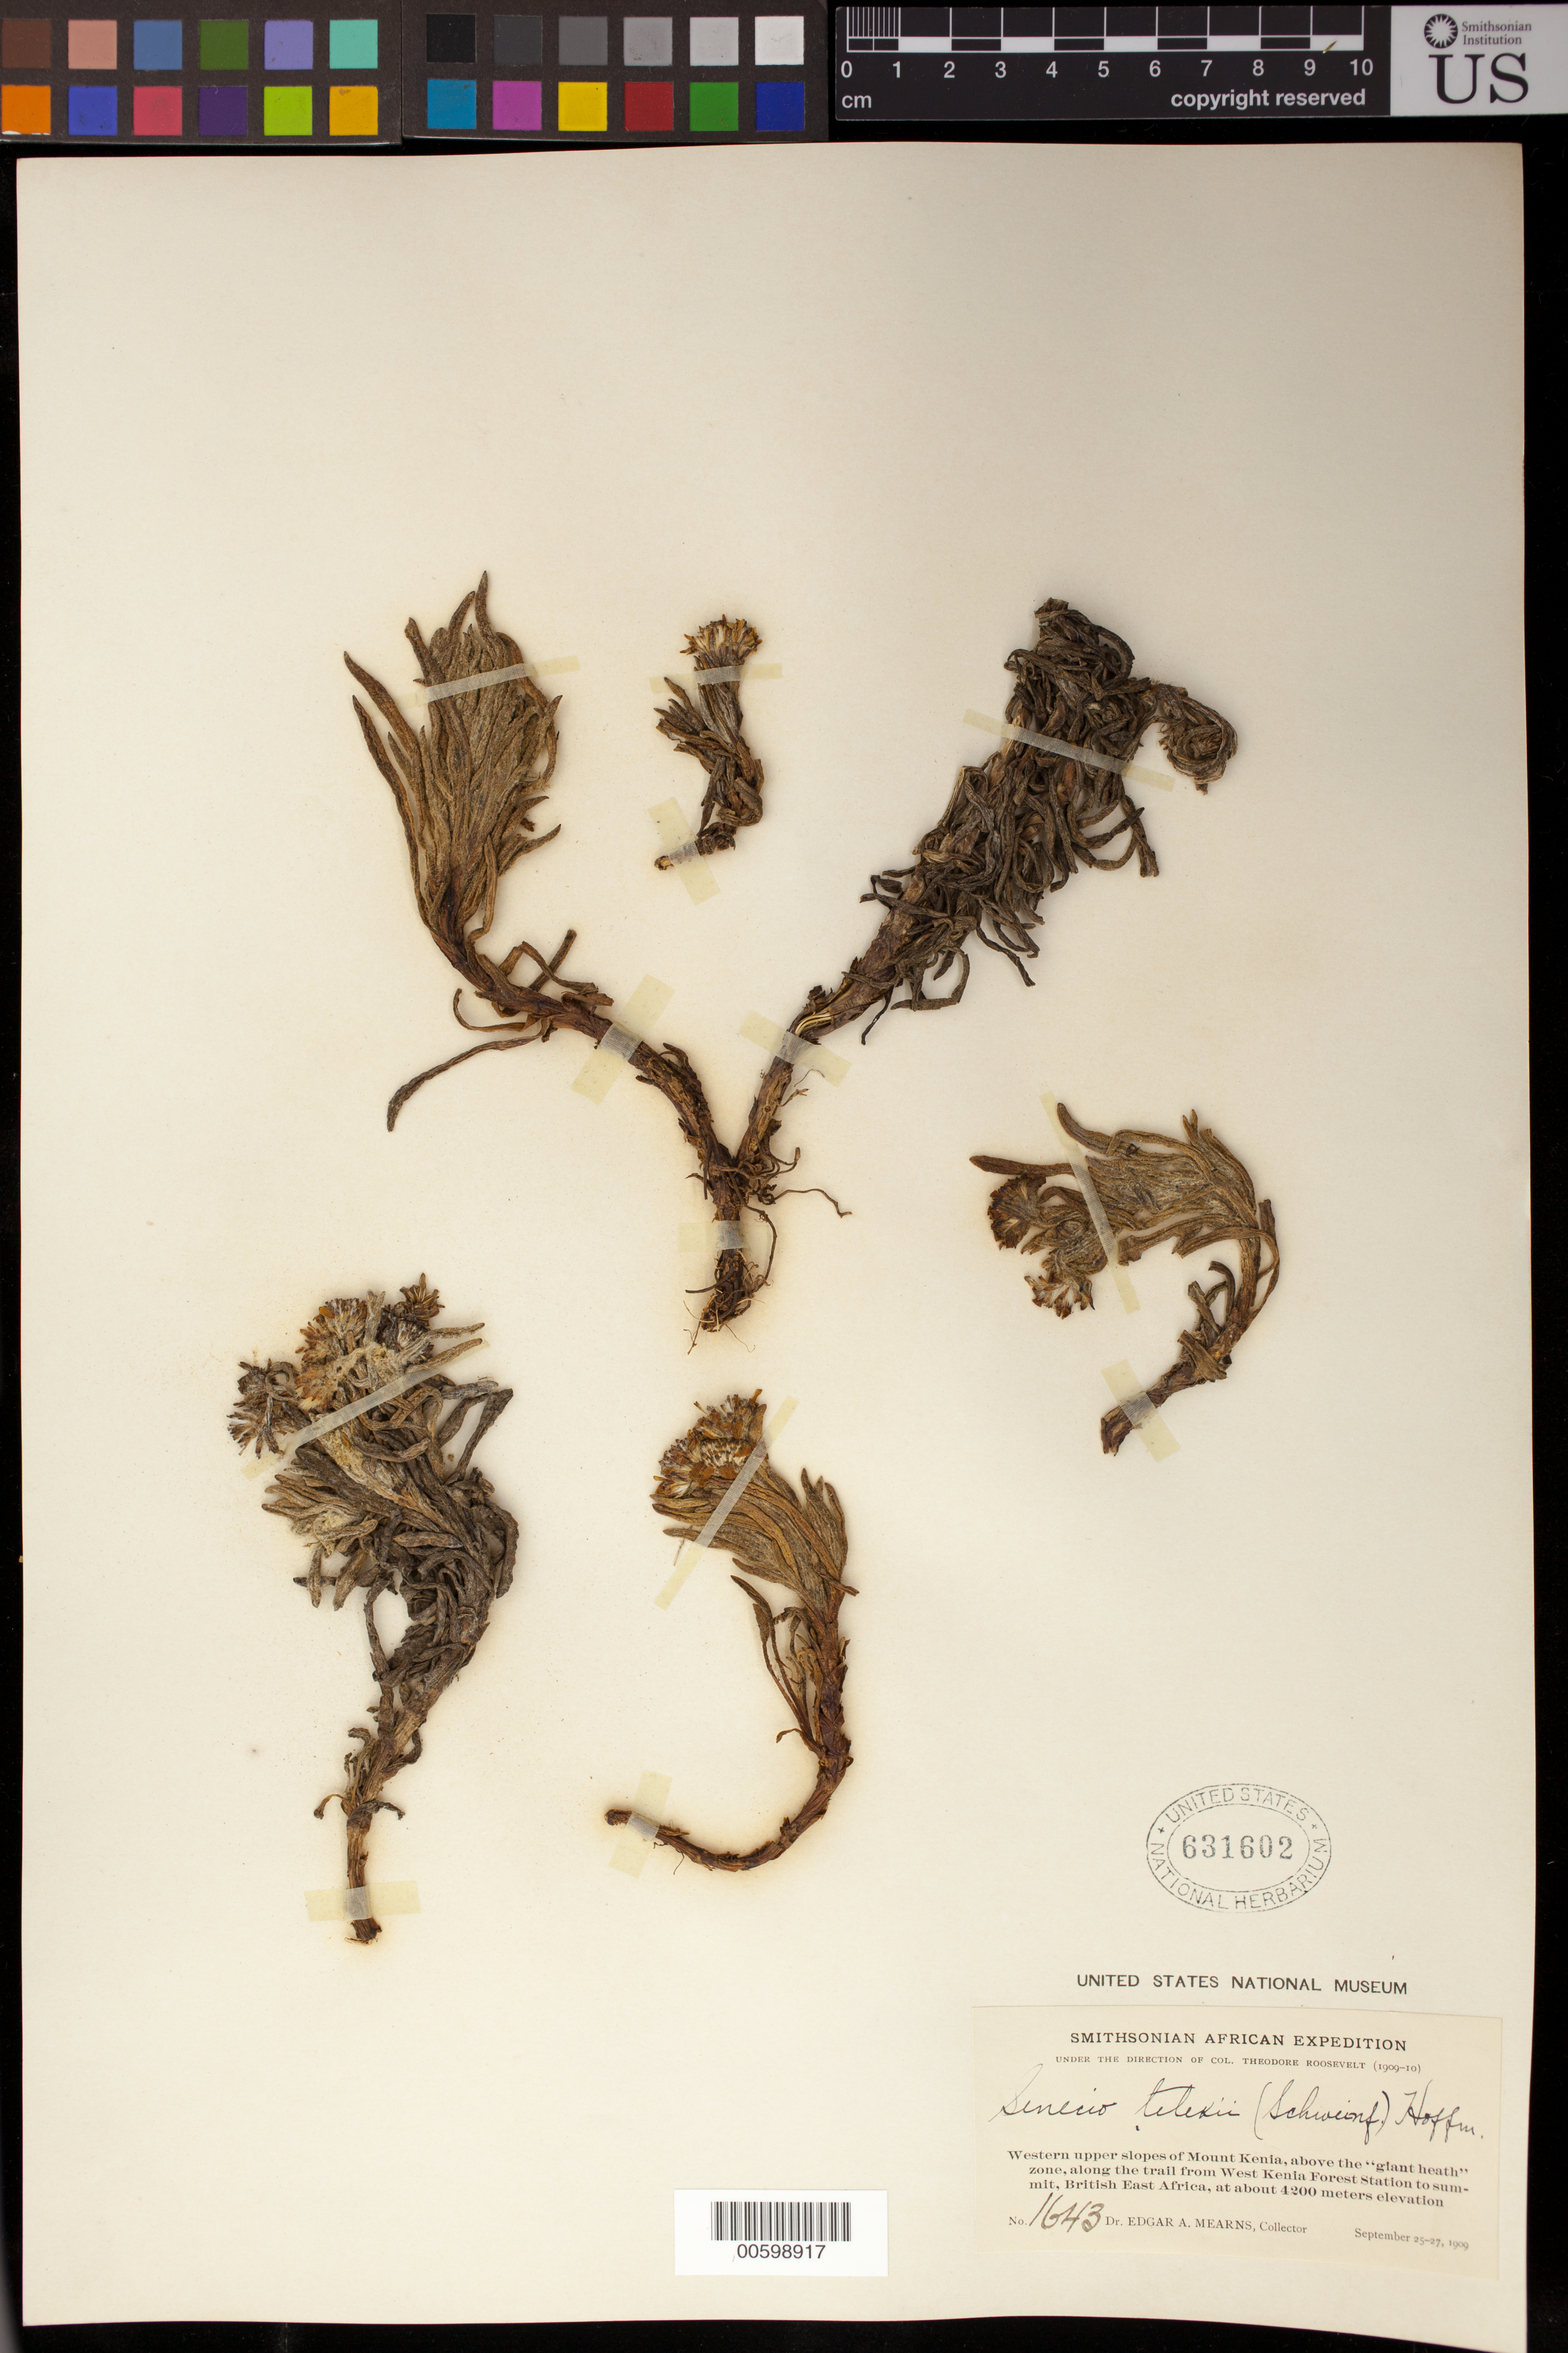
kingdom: Plantae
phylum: Tracheophyta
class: Magnoliopsida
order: Asterales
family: Asteraceae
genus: Senecio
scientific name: Senecio telekii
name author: (Schweinf.) O. Hoffm.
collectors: E. A. Mearns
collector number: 1643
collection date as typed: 25 Sep 1909 to 27 Sep 1909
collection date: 1909-09-25/1909-09-27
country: Kenya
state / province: Nyeri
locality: Western upper slopes of Mount Kenya, above the "giant health" zone, along the trail from West Kenya Forest Station to summit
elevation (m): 4200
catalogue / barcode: US 631602